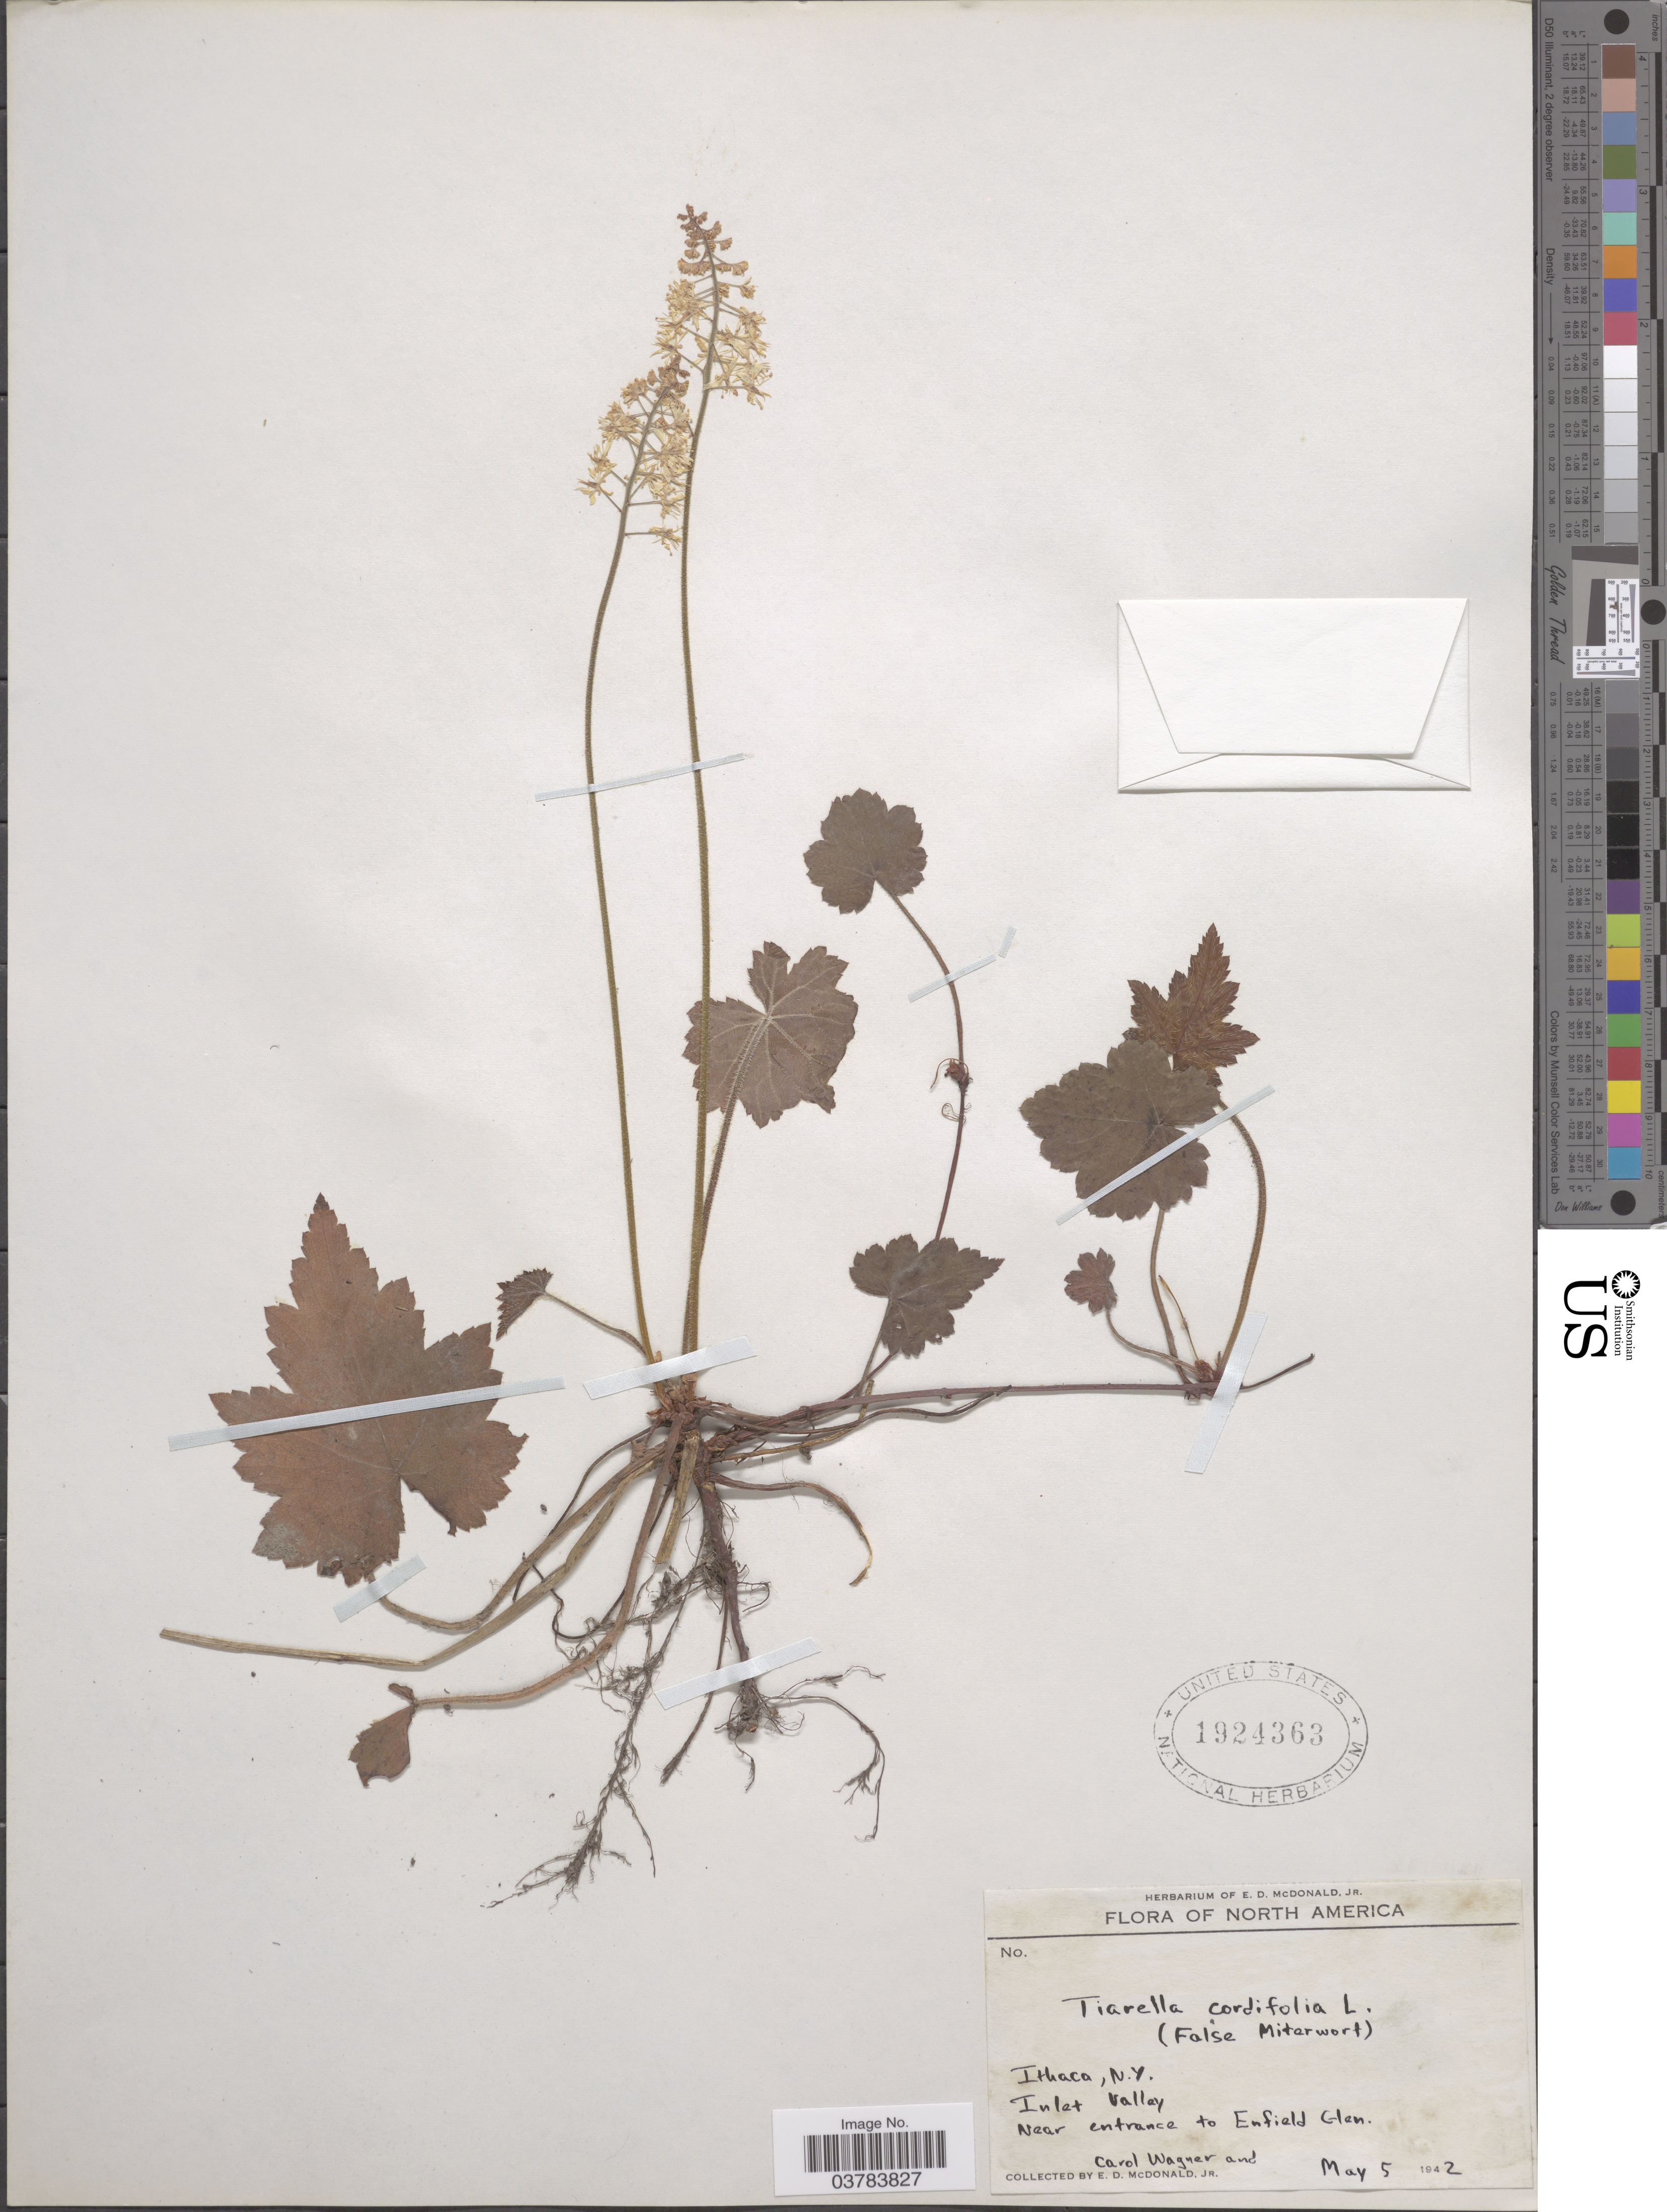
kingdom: Plantae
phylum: Tracheophyta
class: Magnoliopsida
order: Saxifragales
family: Saxifragaceae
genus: Tiarella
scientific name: Tiarella cordifolia var. typica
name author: Lakela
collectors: C. Wagner & E. D. McDonald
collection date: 1942-05-05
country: United States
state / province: New York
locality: Ithaca. Inlet Valley. Near entrance to Enfield Glen.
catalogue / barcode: US 1924363